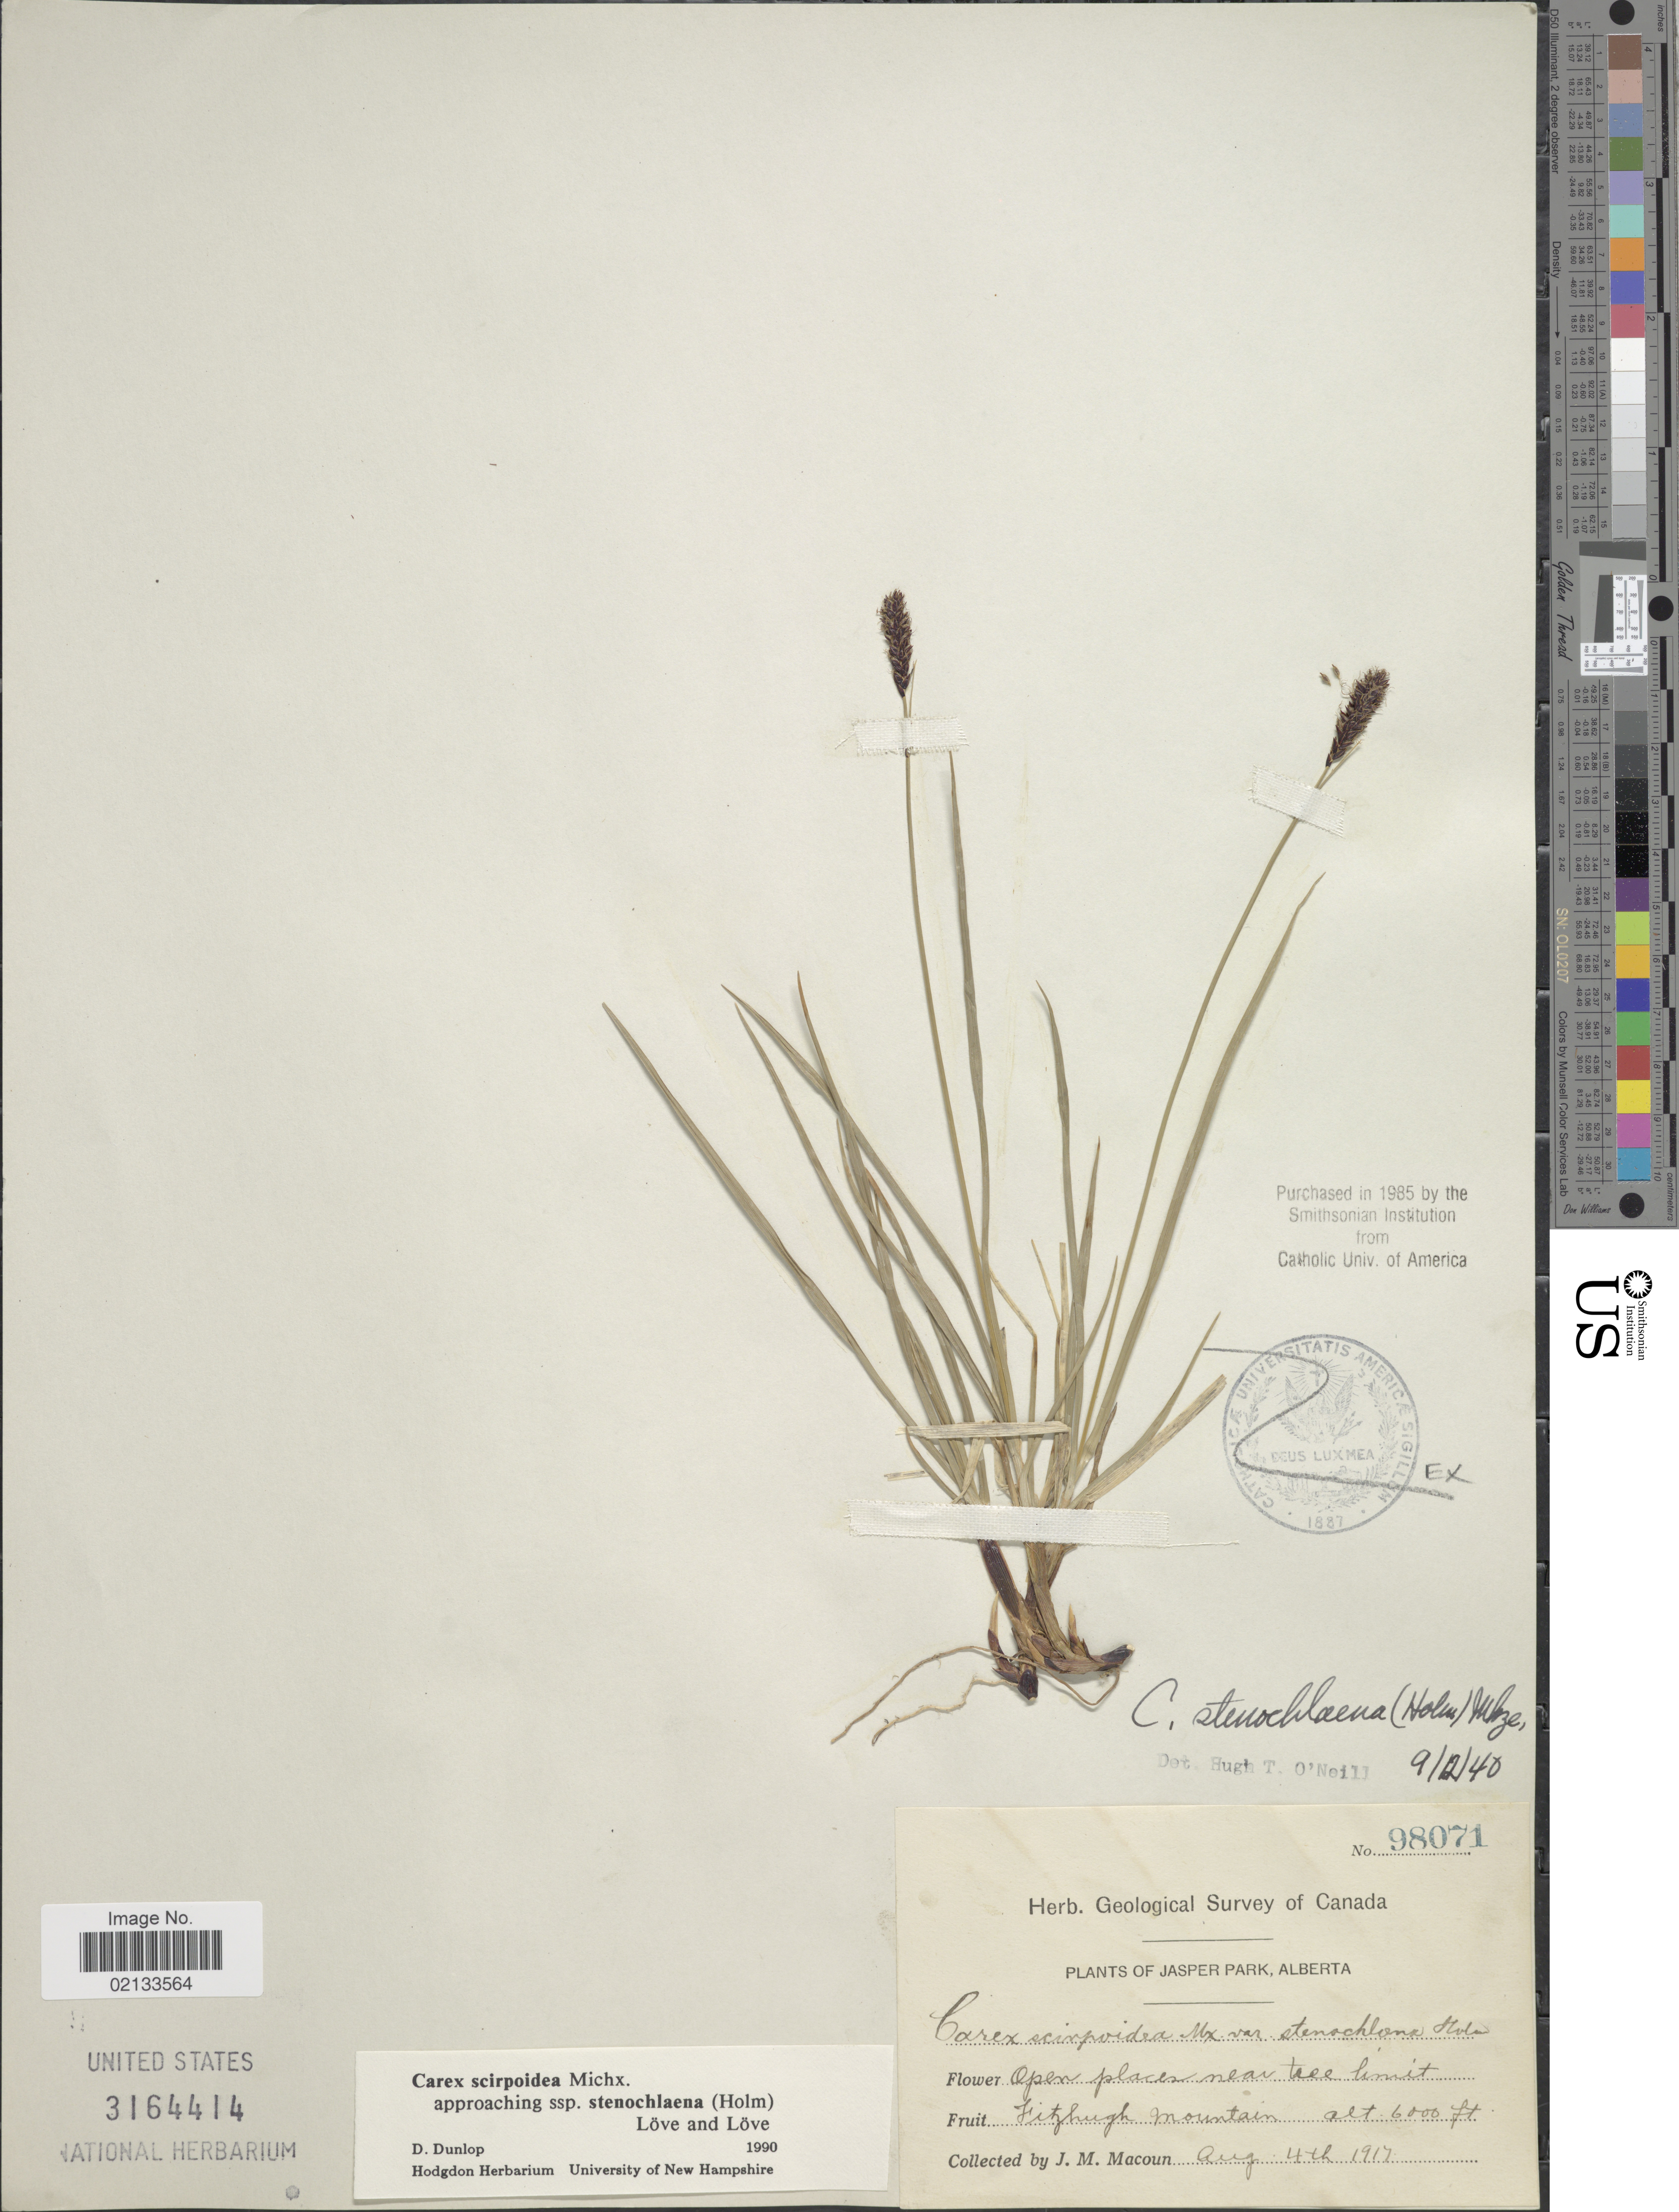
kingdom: Plantae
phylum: Tracheophyta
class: Liliopsida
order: Poales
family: Cyperaceae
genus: Carex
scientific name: Carex scirpoidea subsp. stenochloena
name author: (Holm) Á. Löve & D. Löve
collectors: J. M. Macoun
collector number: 98071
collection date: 1917-08-04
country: Canada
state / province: Alberta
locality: Jasper Park, Open places near tree limit, Fitzhugh Mountain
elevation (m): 1829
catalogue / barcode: US 3164414